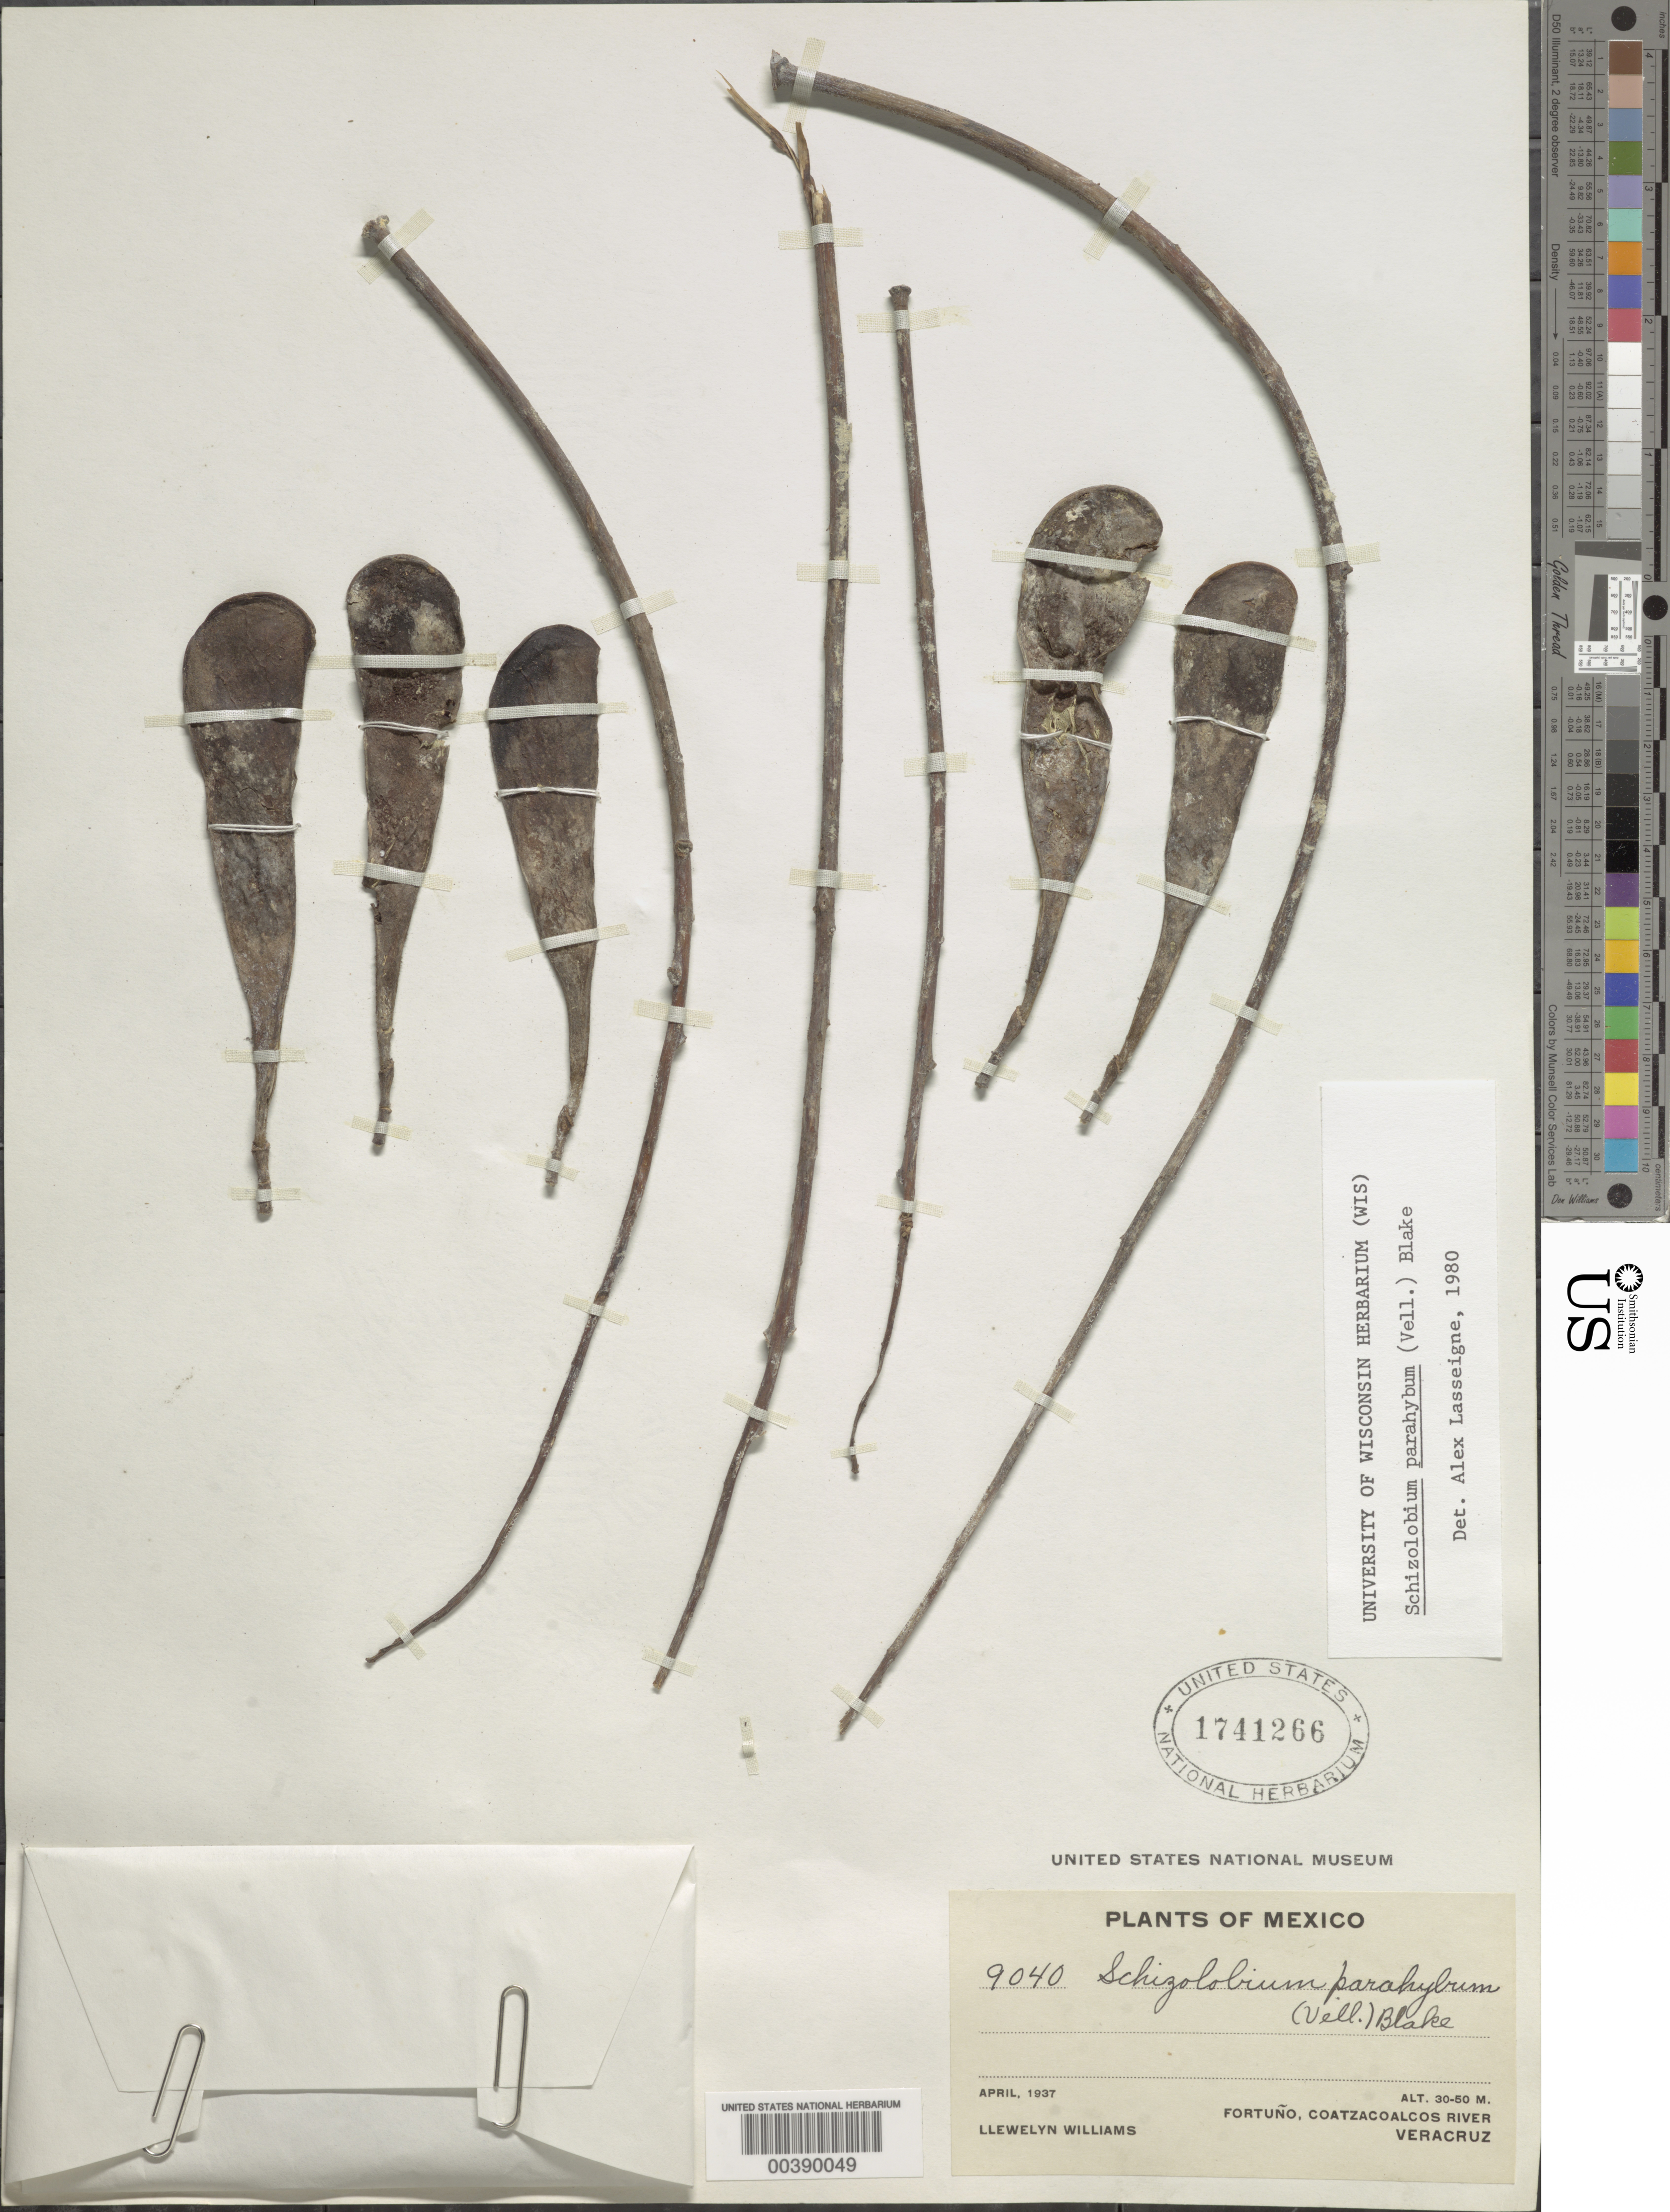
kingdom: Plantae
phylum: Tracheophyta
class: Magnoliopsida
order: Fabales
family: Fabaceae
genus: Schizolobium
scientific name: Schizolobium parahyba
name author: (Vell.) S.F. Blake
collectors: Ll. Williams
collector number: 9040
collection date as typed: Apr 1937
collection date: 1937-04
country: Mexico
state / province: Veracruz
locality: Fortuno, coatzacoalcos river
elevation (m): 30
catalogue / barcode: US 1741266